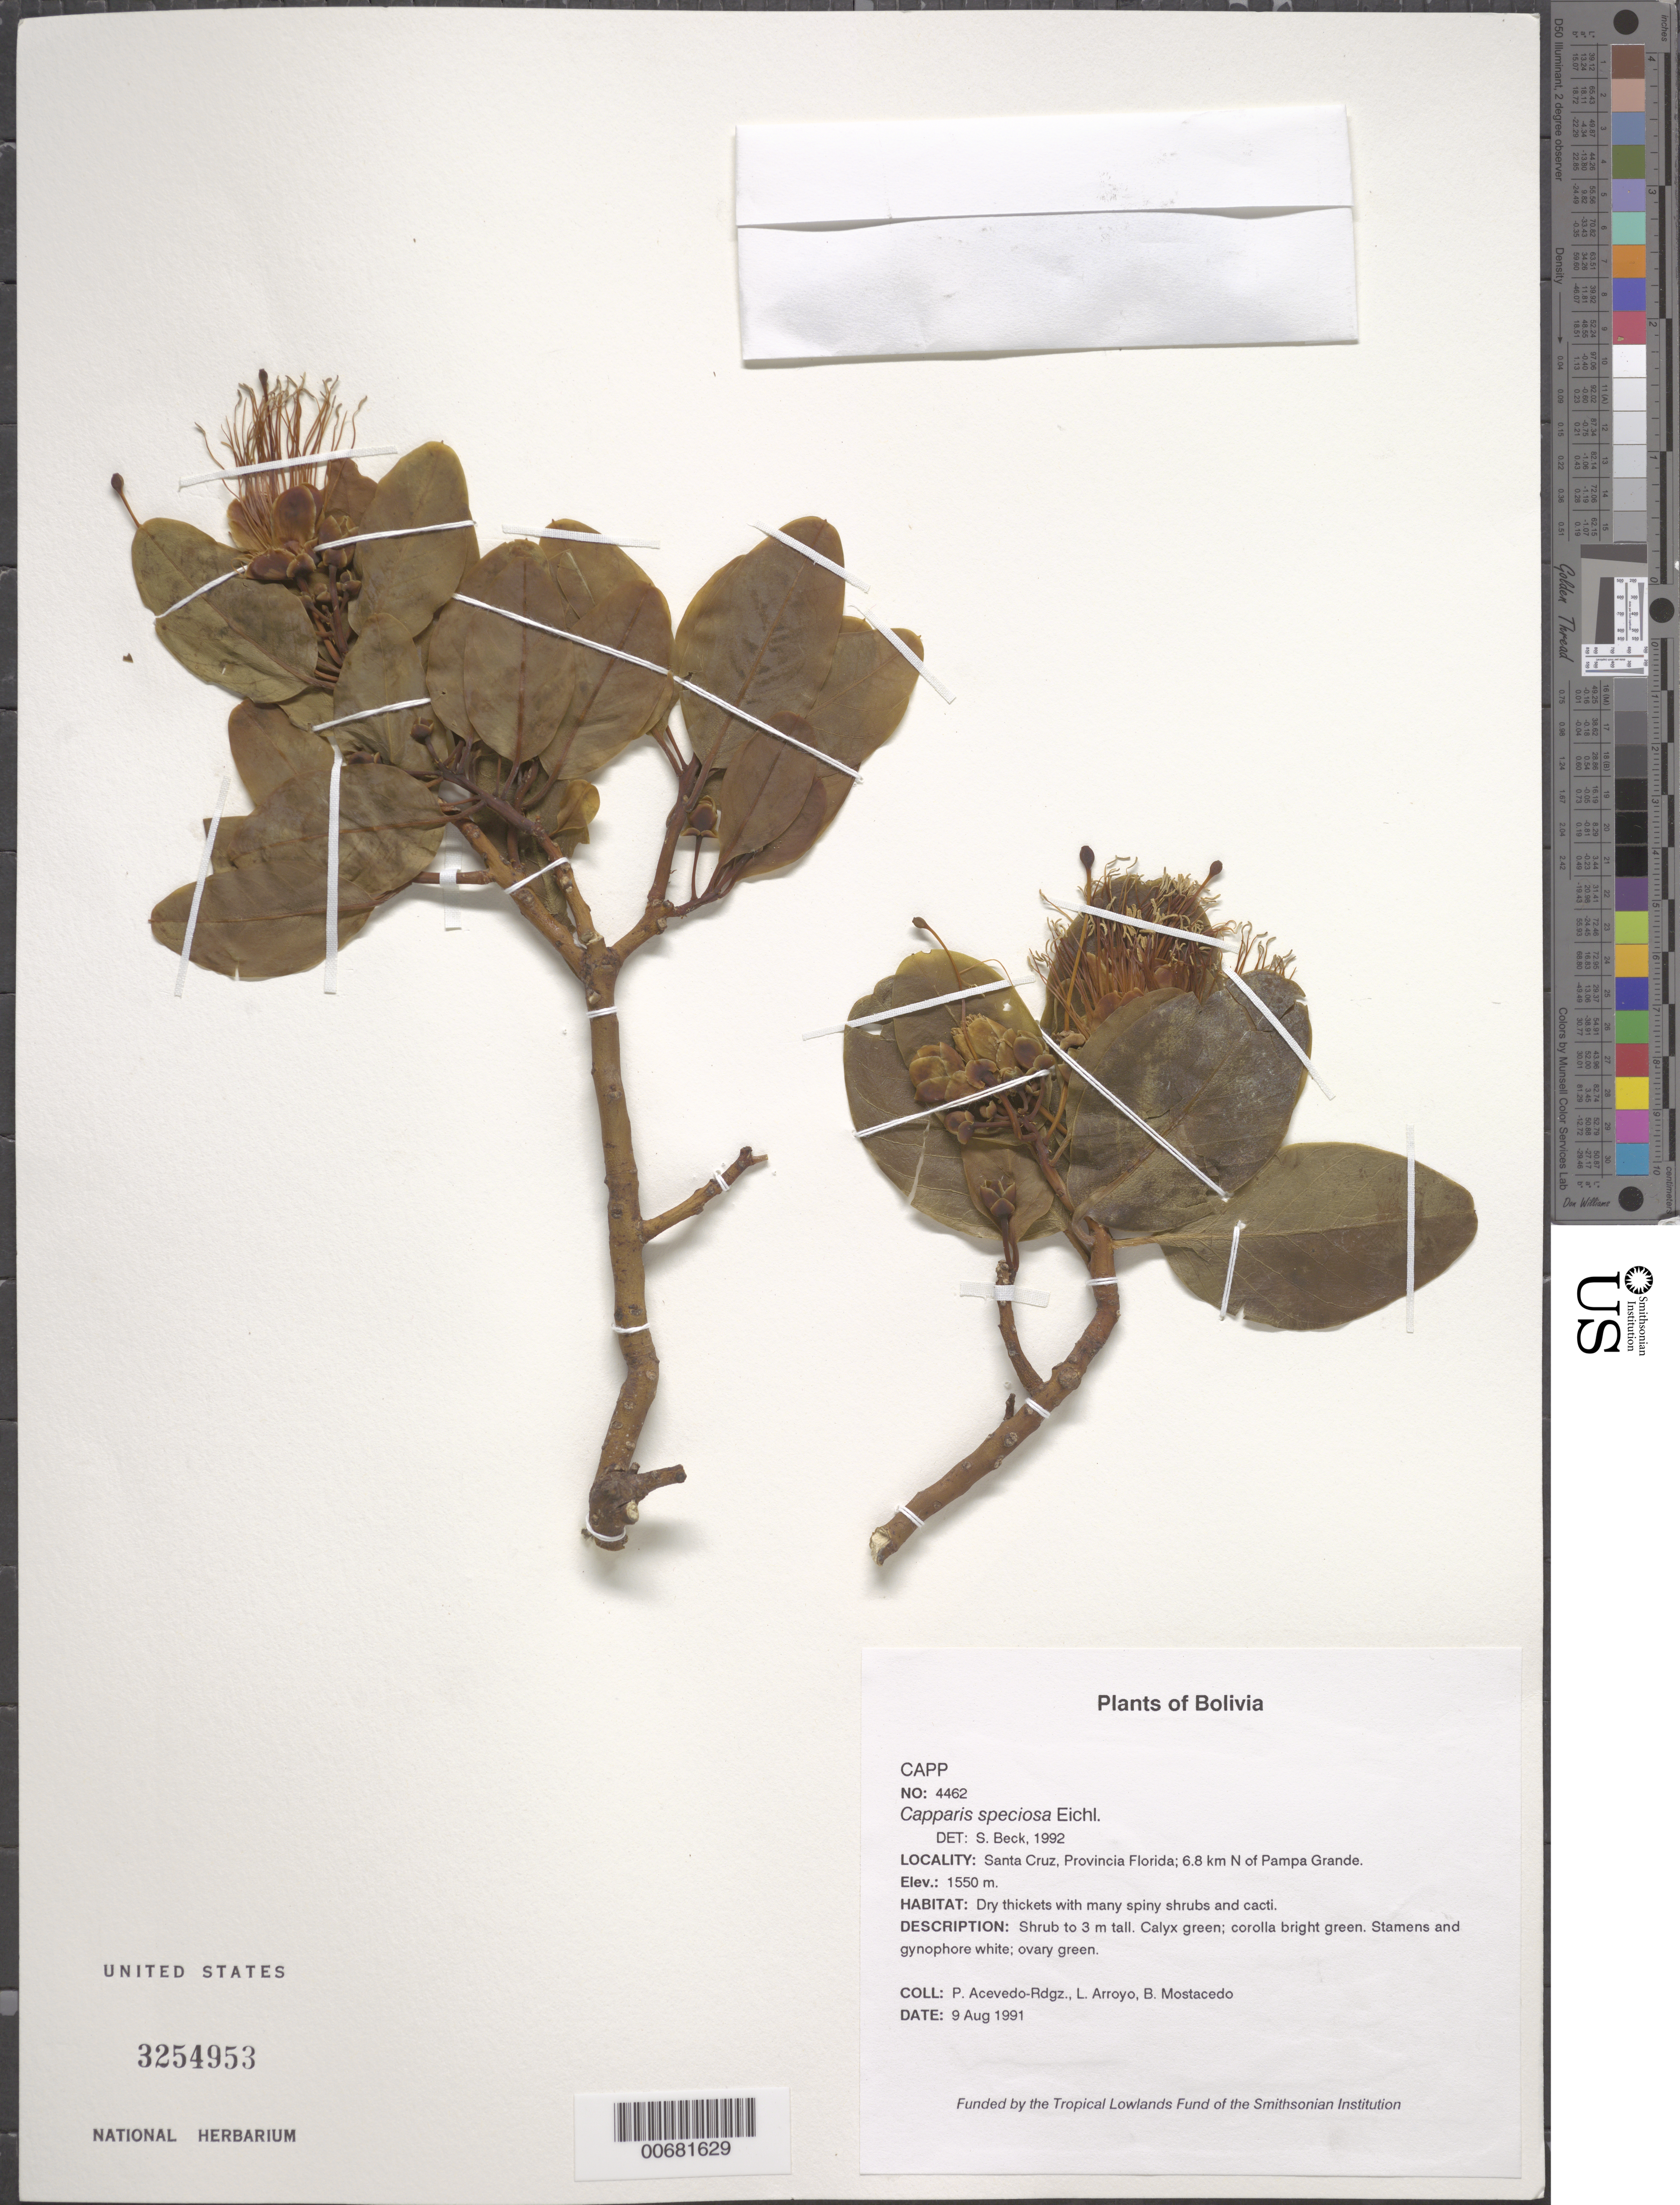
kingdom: Plantae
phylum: Tracheophyta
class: Magnoliopsida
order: Brassicales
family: Capparaceae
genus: Capparis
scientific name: Capparis speciosa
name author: Griseb.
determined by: Beck, S. G.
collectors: P. Acevedo-Rodr., L. Arroyo & B. Mostacedo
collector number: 4462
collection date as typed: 09 Aug 1991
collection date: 1991-08-09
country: Bolivia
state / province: Santa Cruz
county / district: Florida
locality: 6.8 km N of Pampa Grande.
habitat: Dry thickets with many spiny shrubs and cacti.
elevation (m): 1550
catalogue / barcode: US 3254953